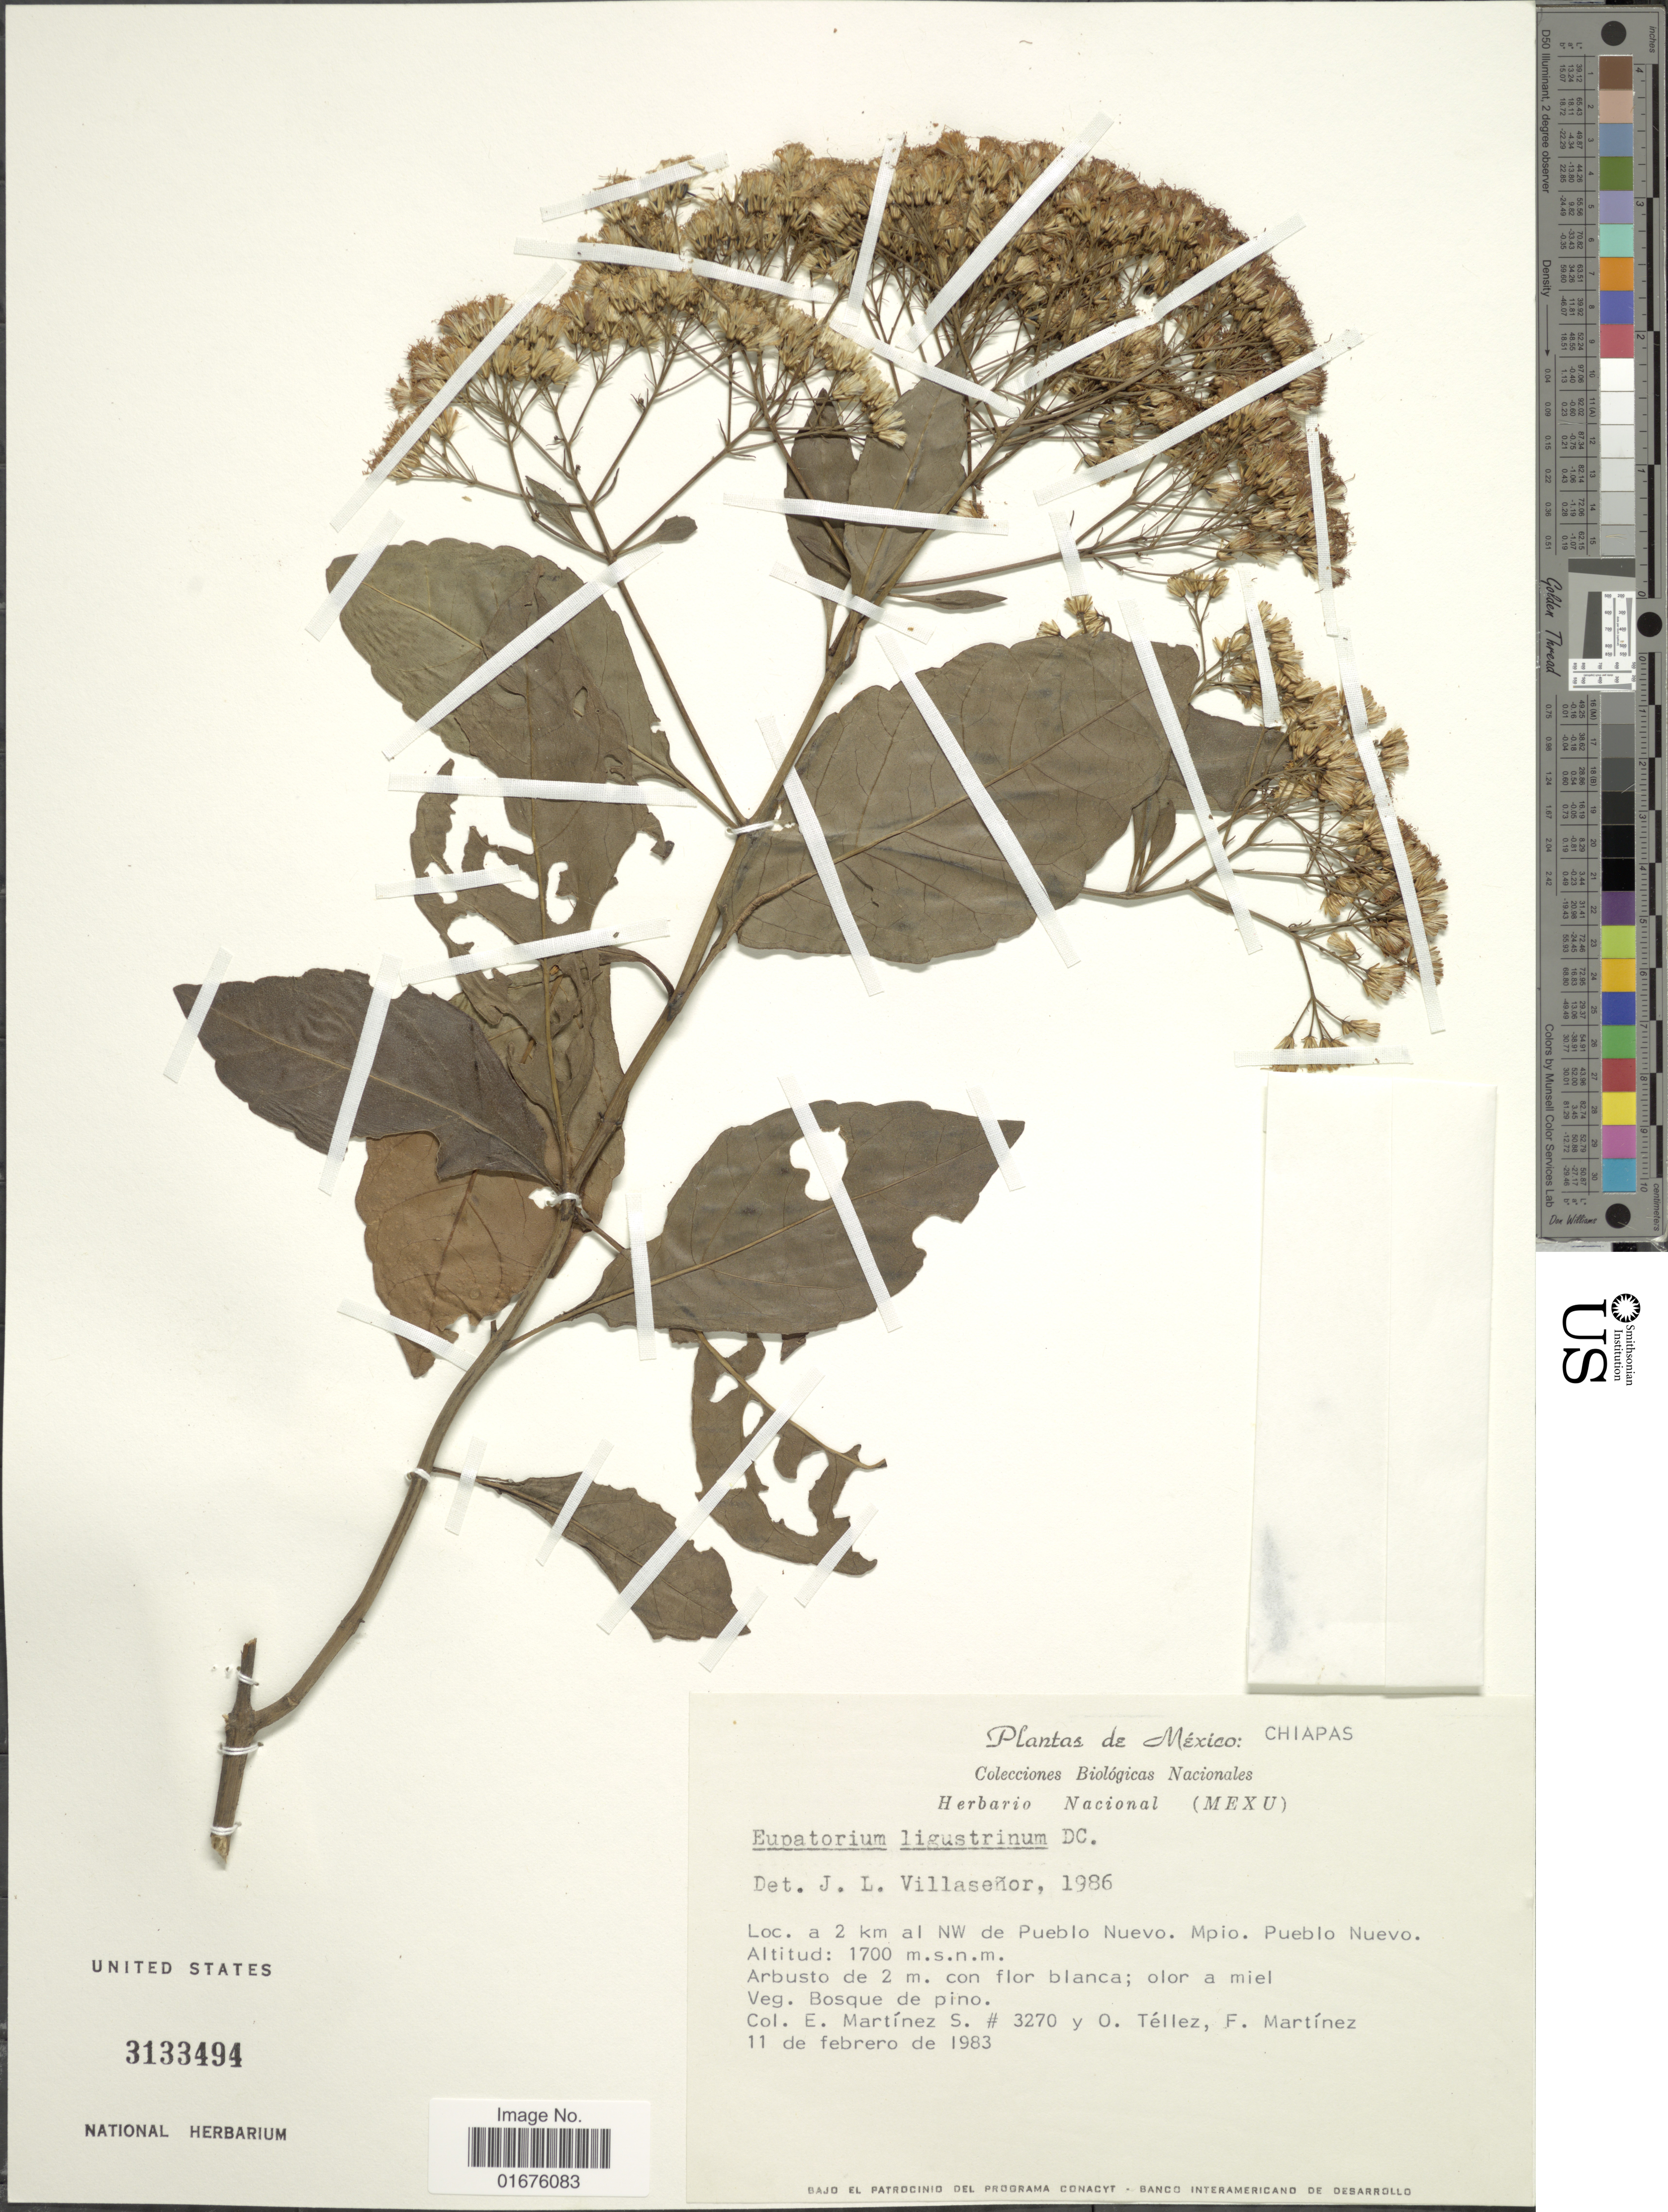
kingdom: Plantae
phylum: Tracheophyta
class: Magnoliopsida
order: Asterales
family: Asteraceae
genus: Ageratina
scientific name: Ageratina ligustrina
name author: (DC.) R.M. King & H. Rob.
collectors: E. M. Martínez S., Téllez, O. & Schubert, B.G. & F. Martínez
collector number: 3270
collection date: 1983-02-11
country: Mexico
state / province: Chiapas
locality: A km 2 al NW de Pueblo Nuevo, Mpio. Pueblo Nievo, Veg, Bosque de pino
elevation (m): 1700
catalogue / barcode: US 3133494